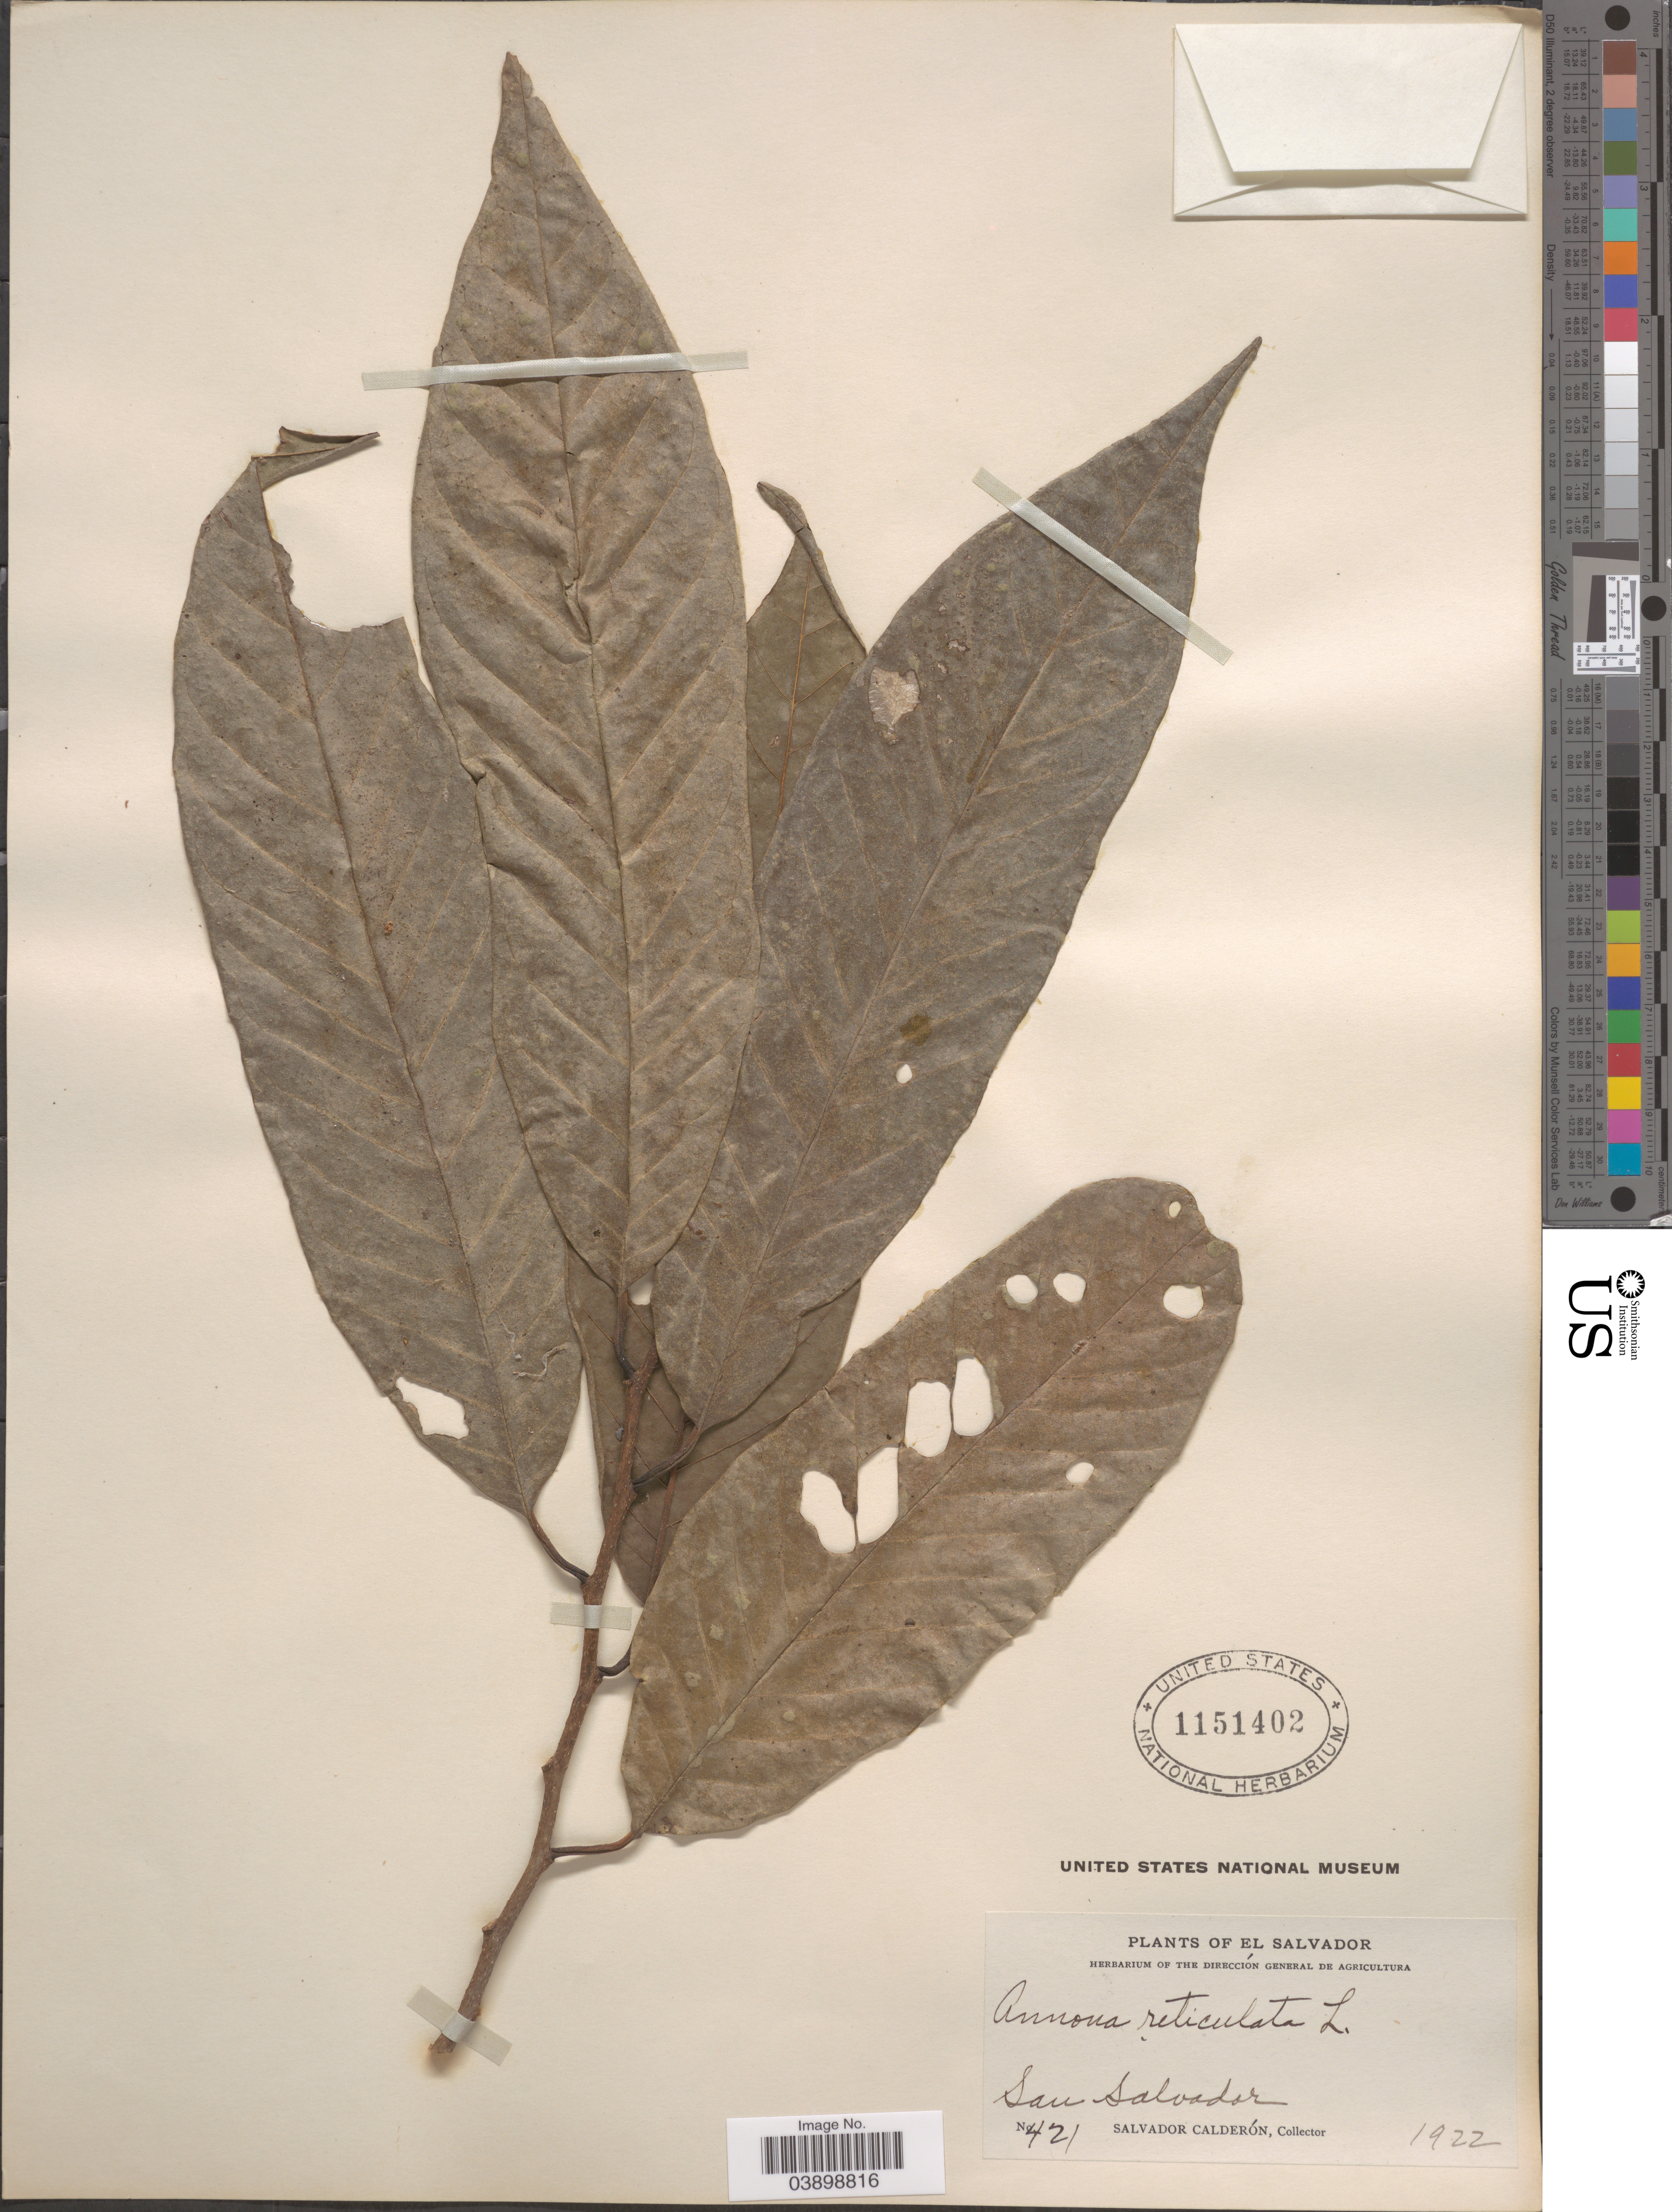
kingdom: Plantae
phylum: Tracheophyta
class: Magnoliopsida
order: Magnoliales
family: Annonaceae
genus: Annona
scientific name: Annona reticulata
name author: L.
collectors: S. Calderón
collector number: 421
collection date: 1922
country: El Salvador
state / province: San Salvador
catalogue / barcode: US 1151402